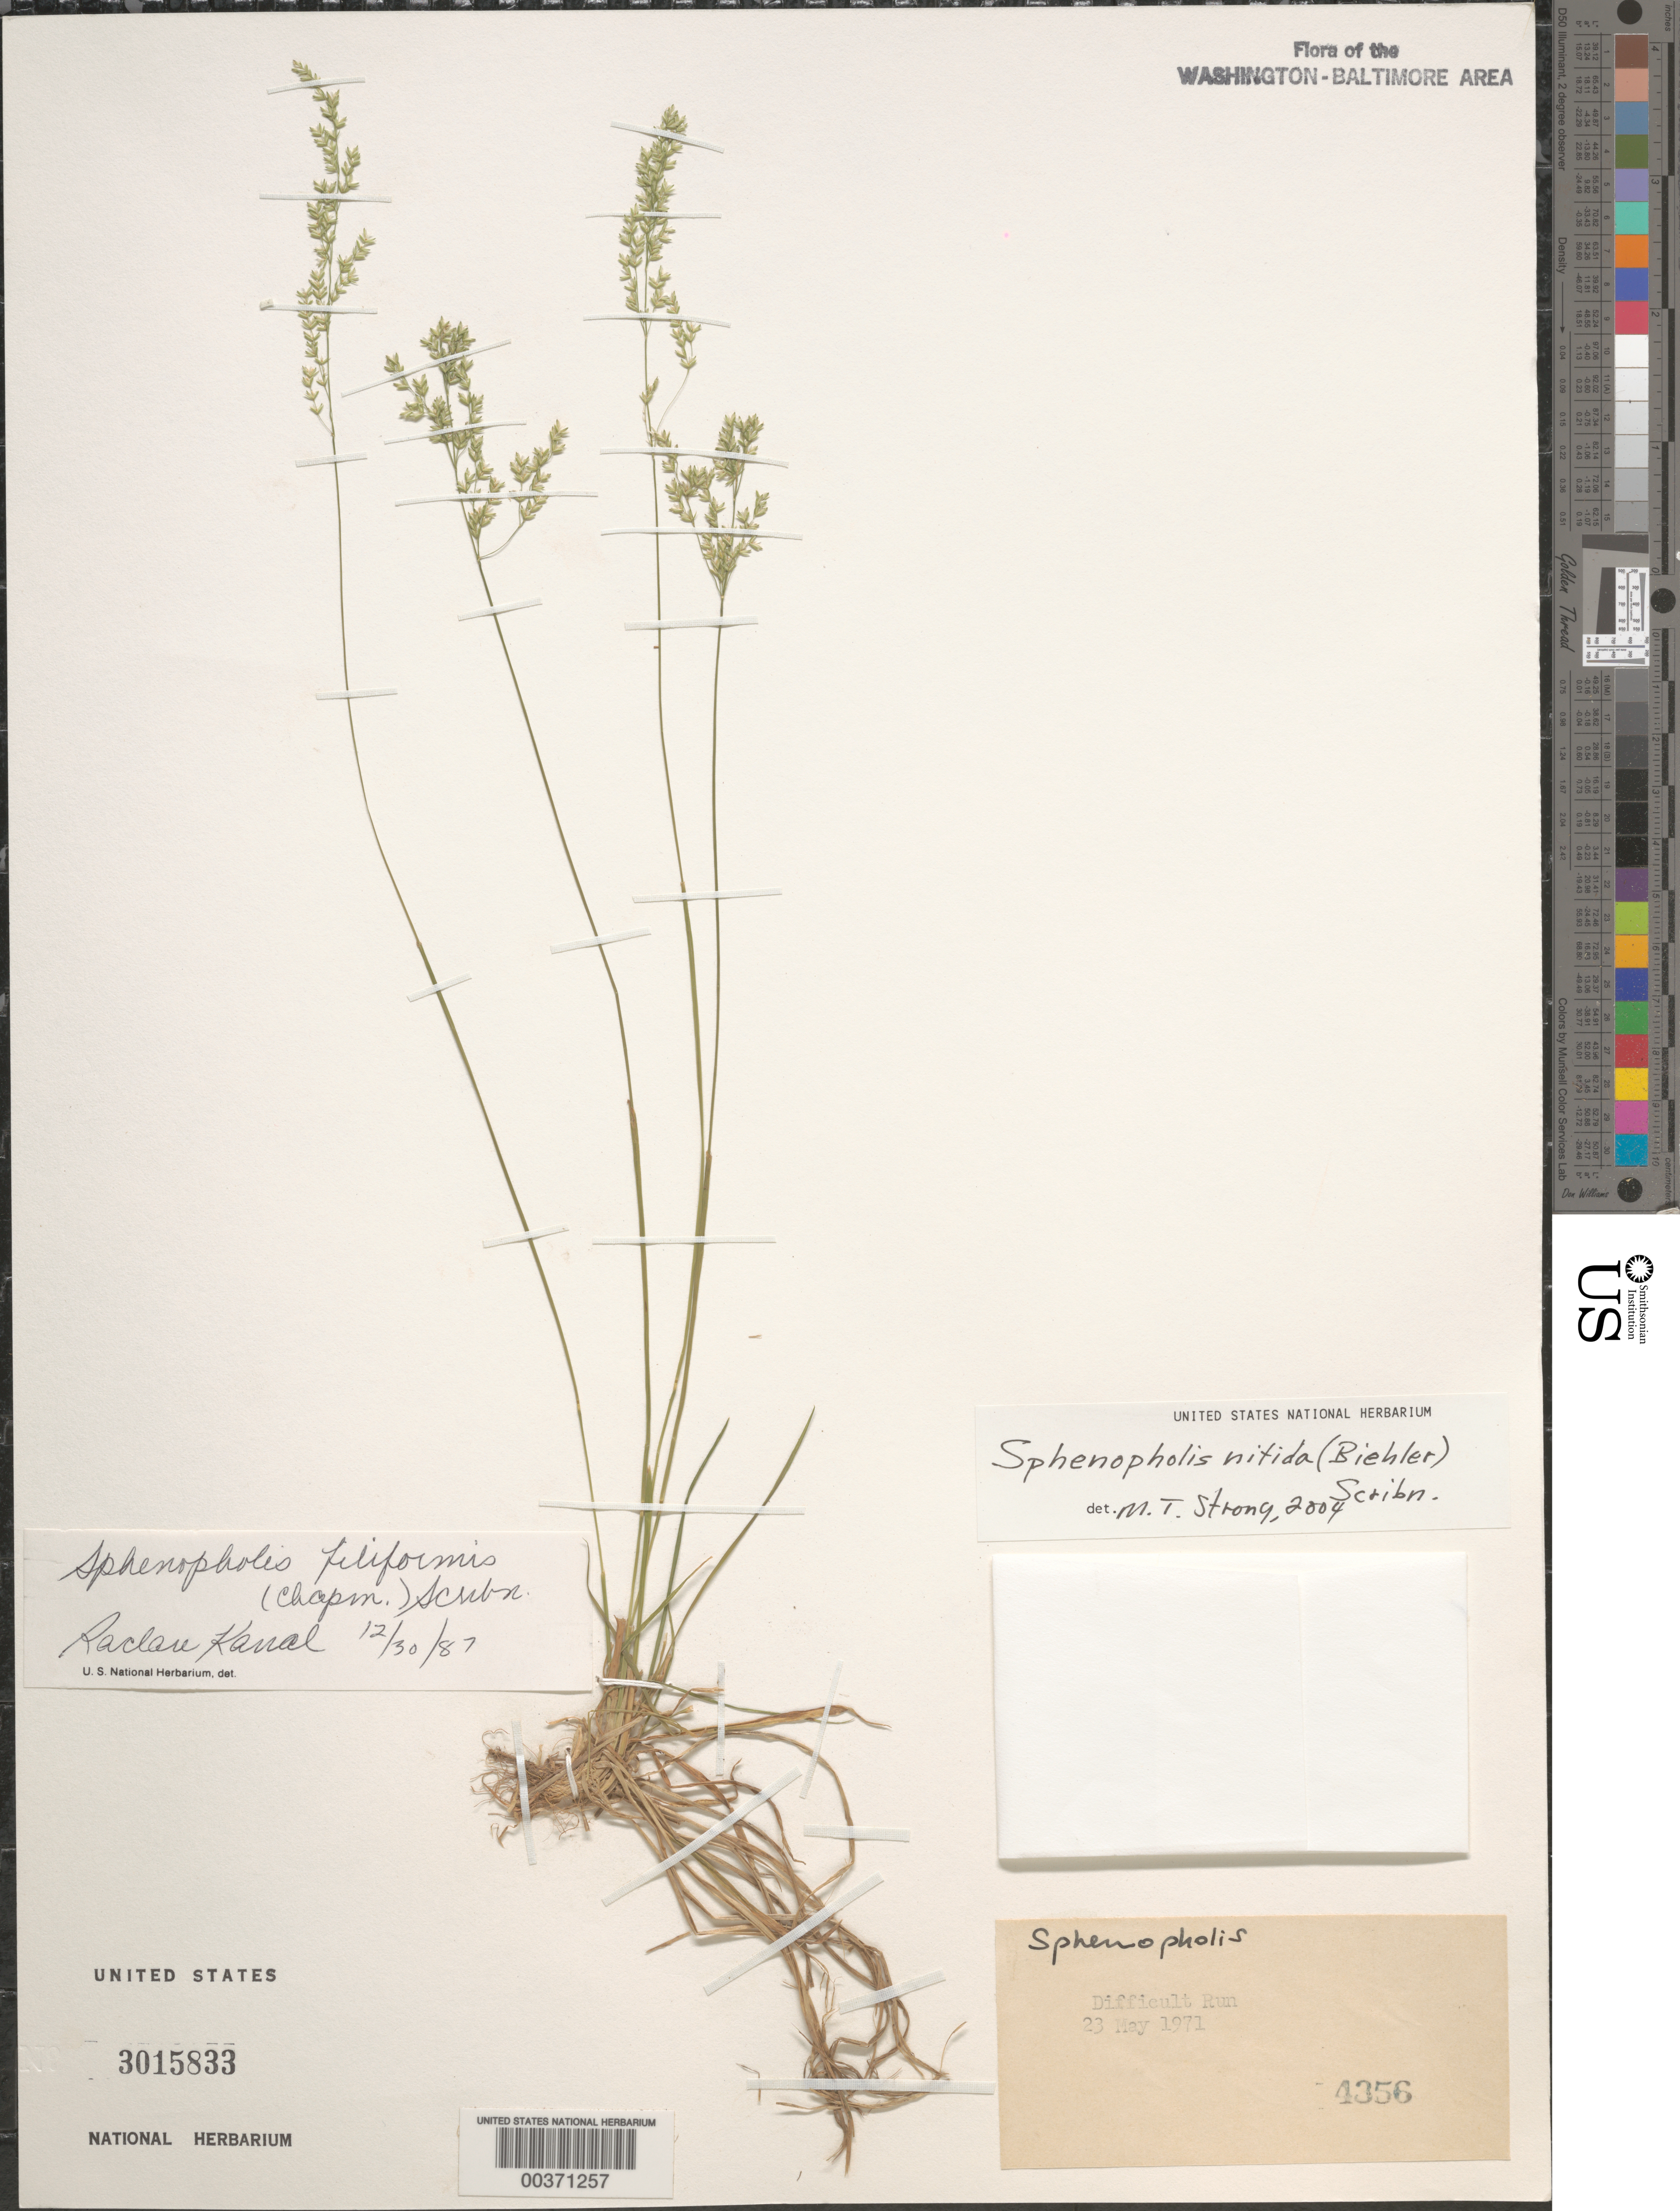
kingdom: Plantae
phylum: Tracheophyta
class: Liliopsida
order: Poales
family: Poaceae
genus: Sphenopholis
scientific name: Sphenopholis nitida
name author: (Biehler) Scribn.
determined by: Strong, M. T., (US), Smithsonian Institution - National Museum of Natural History (UNITED STATES)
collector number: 4356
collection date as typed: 23 May 1971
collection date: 1971-05-23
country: United States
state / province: Virginia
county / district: Fairfax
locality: Difficult Run C. and O. Canal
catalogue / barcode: US 3015833